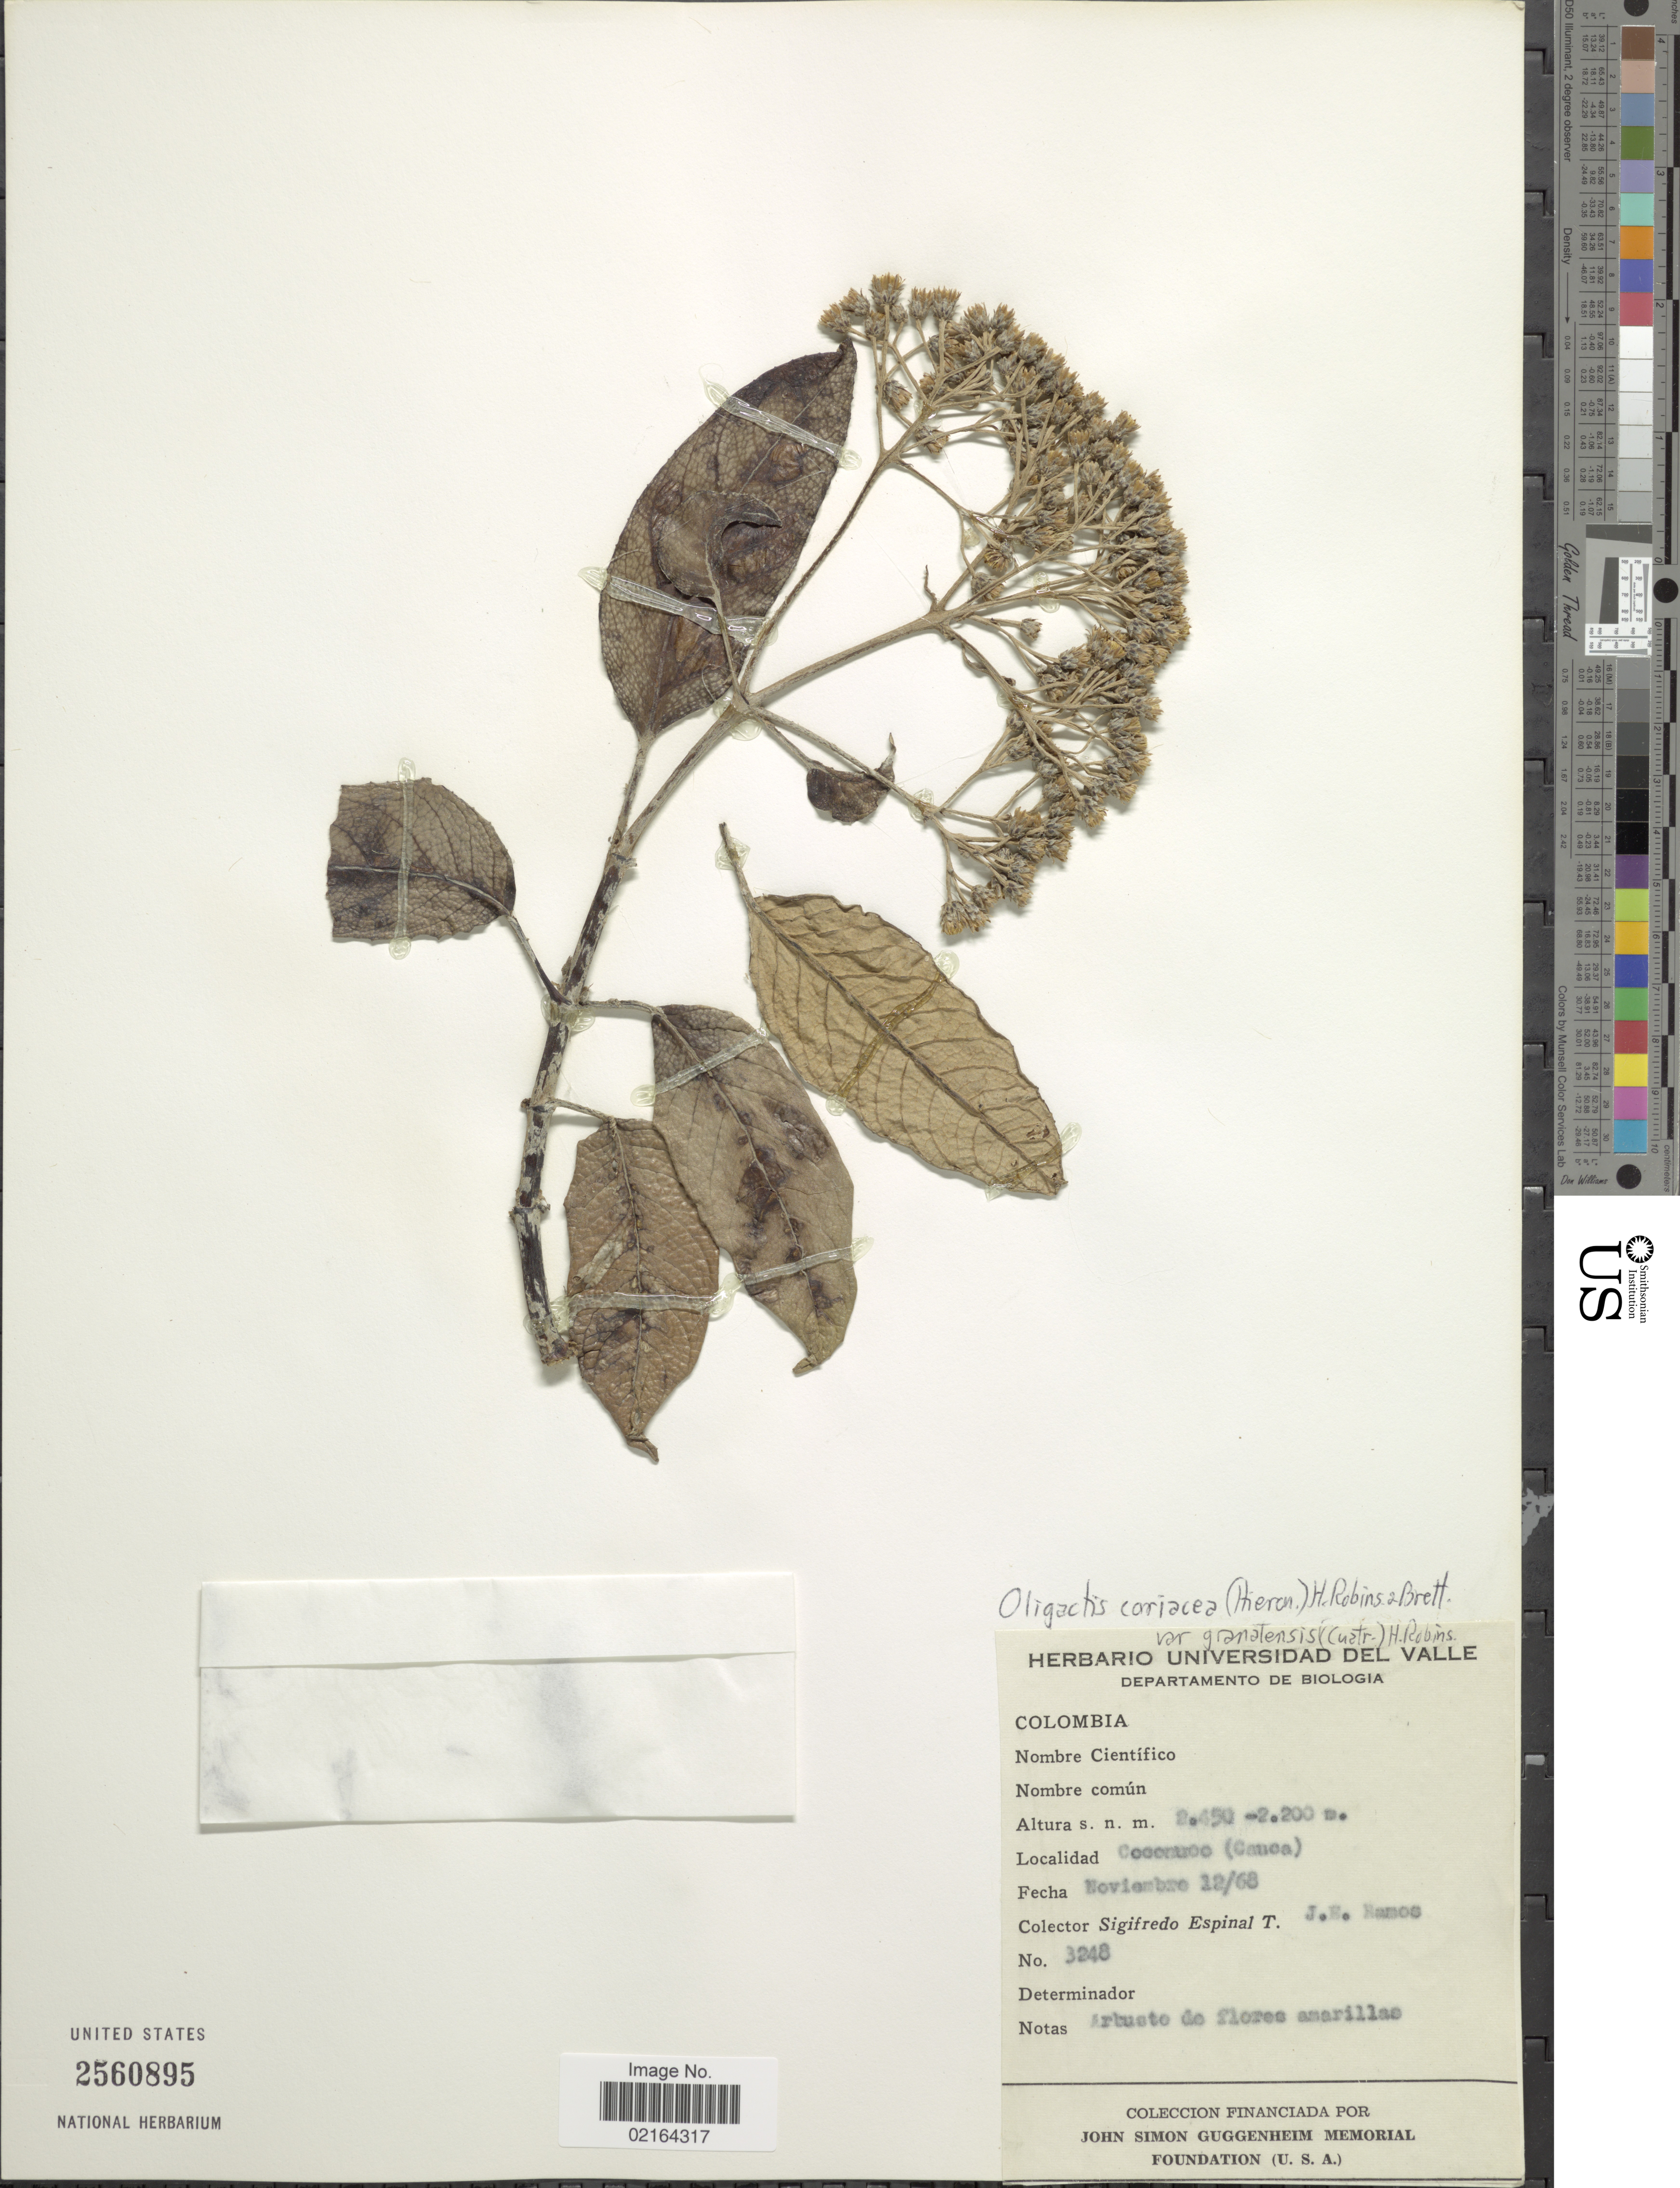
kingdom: Plantae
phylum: Tracheophyta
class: Magnoliopsida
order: Asterales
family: Asteraceae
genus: Sampera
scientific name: Sampera coriacea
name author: (Hieron.) V.A. Funk & H. Rob.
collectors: L. S. Espinal & J. E. Ramos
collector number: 3248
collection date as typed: Transcribed d/m/y: 12/11/68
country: Colombia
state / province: Cauca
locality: Departamento de Biologica, Coconuco (Cauca)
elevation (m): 2200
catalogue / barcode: US 2560895